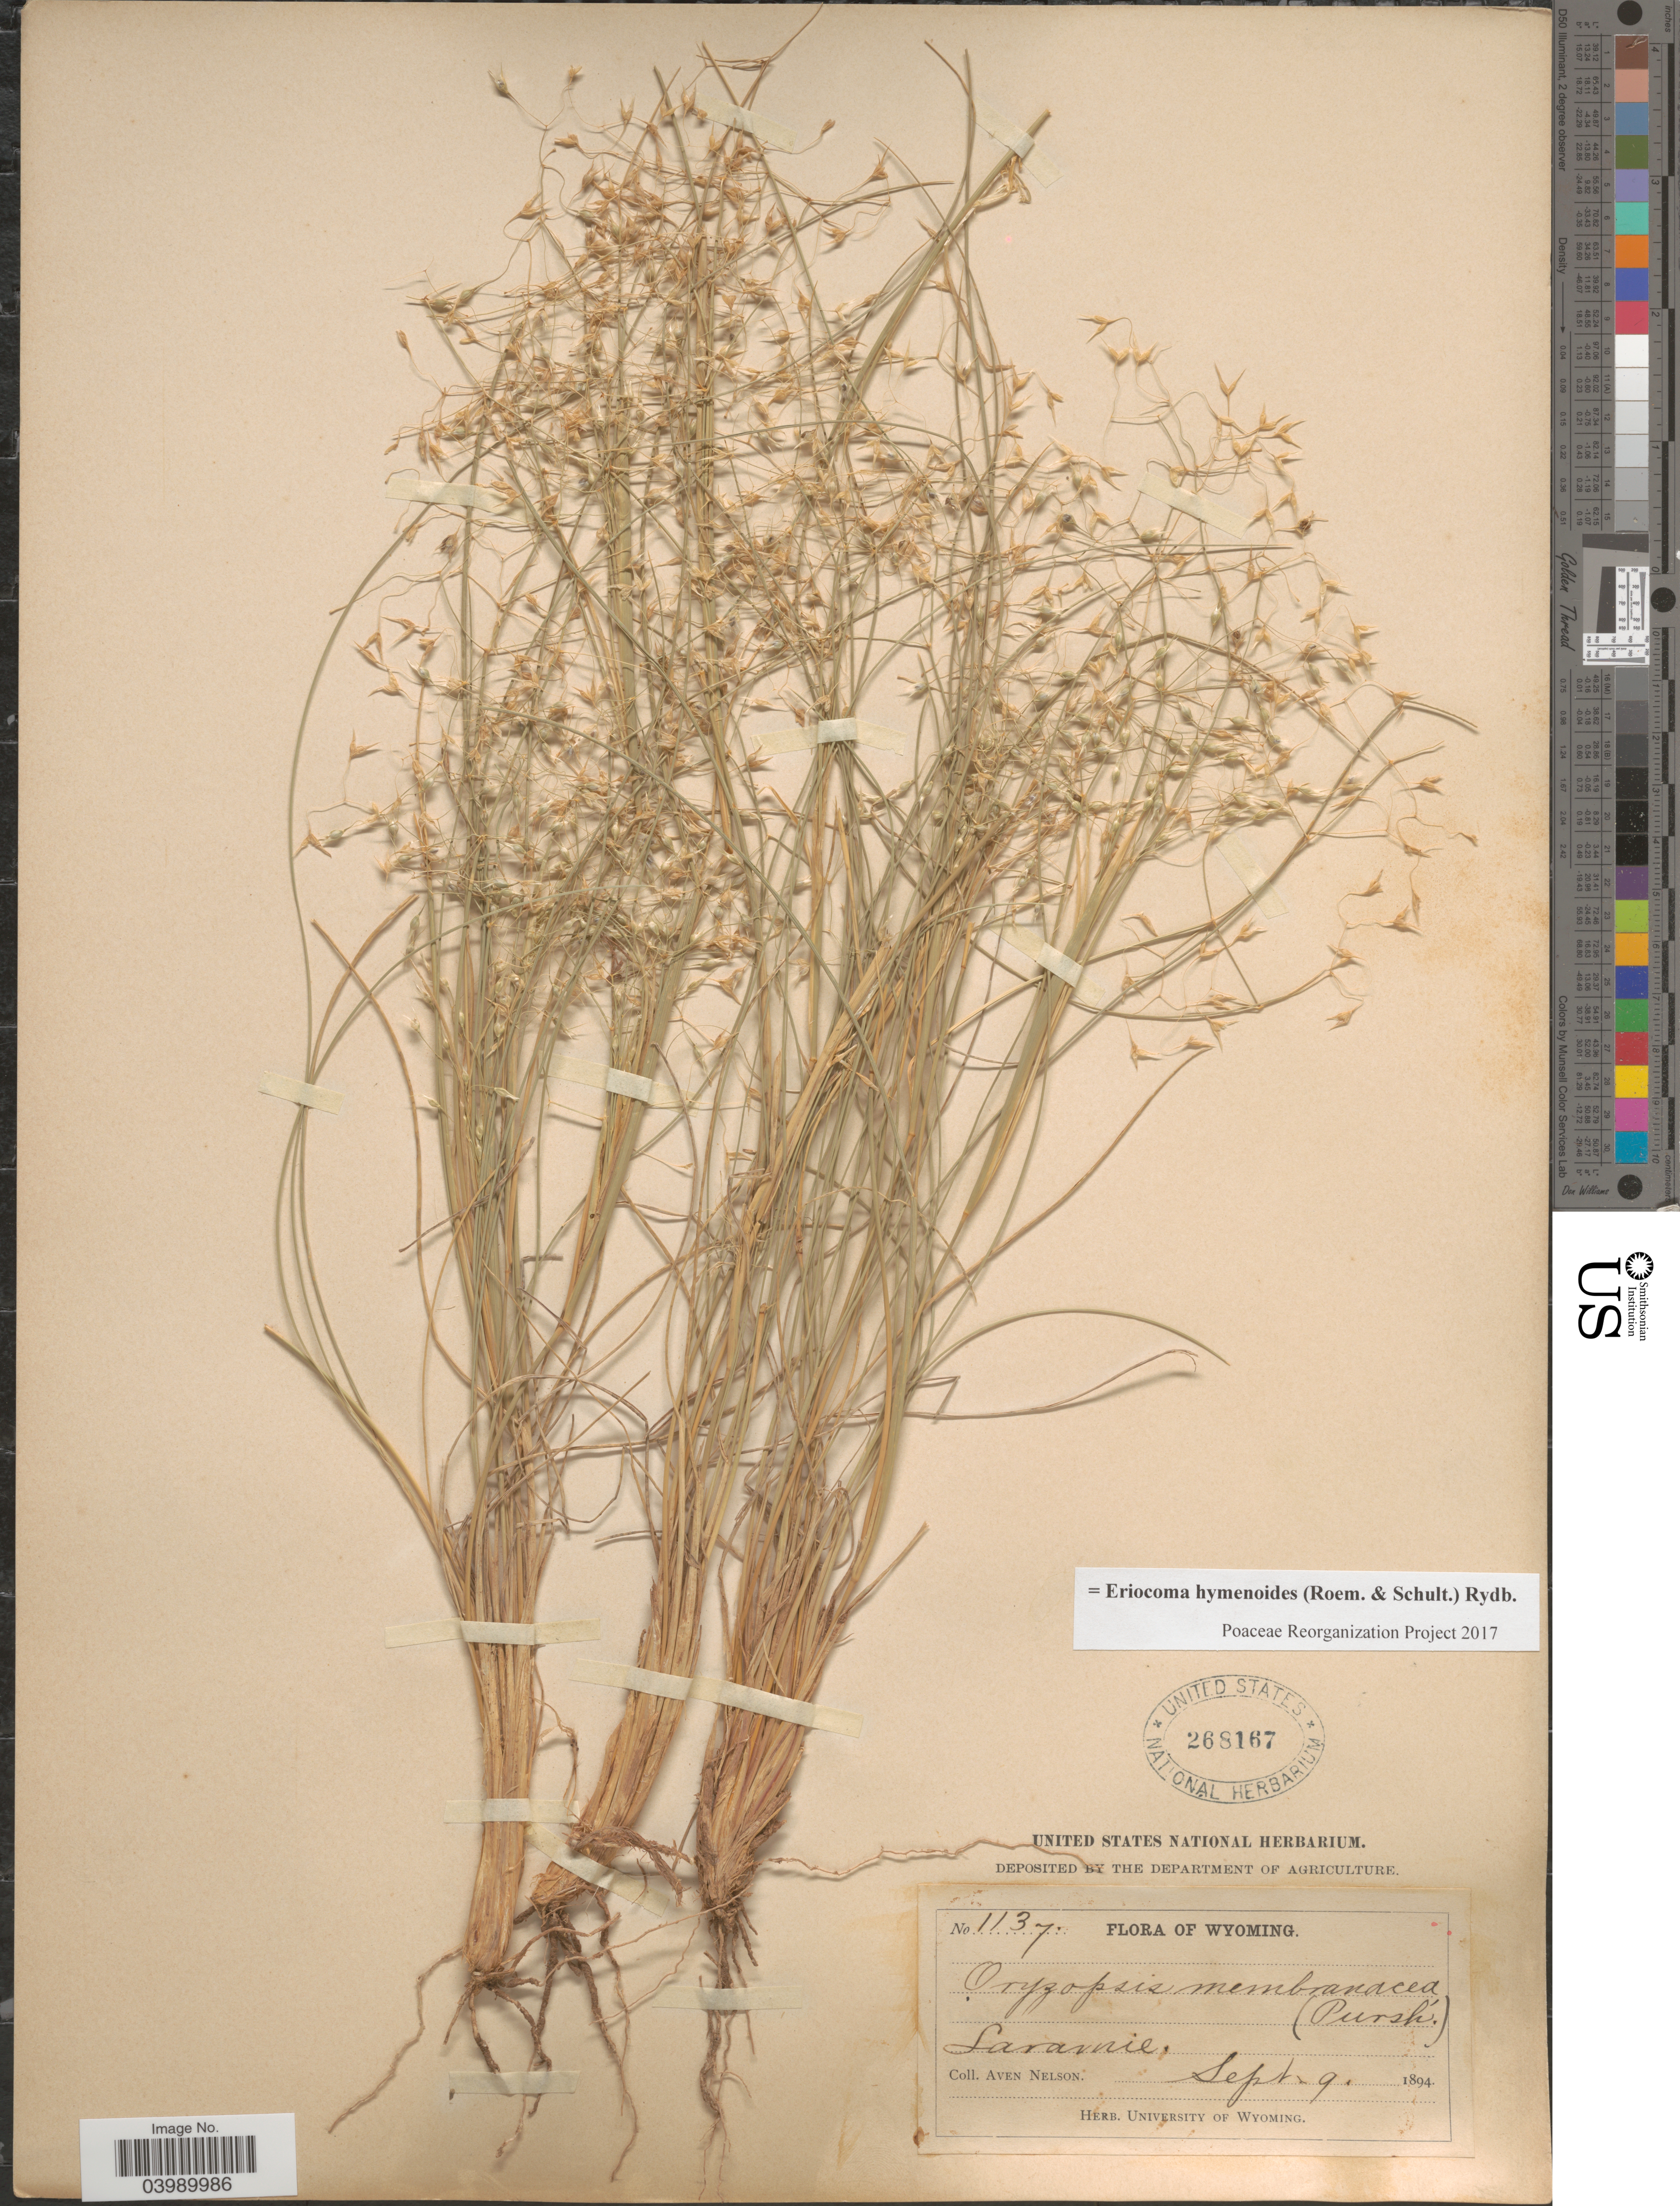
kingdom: Plantae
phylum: Tracheophyta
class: Liliopsida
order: Poales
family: Poaceae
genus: Eriocoma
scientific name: Eriocoma hymenoides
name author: (Roem. & Schult.) Rydb.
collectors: A. Nelson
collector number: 1137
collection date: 1894-09-09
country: United States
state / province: Wyoming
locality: Laramie.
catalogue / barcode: US 268167